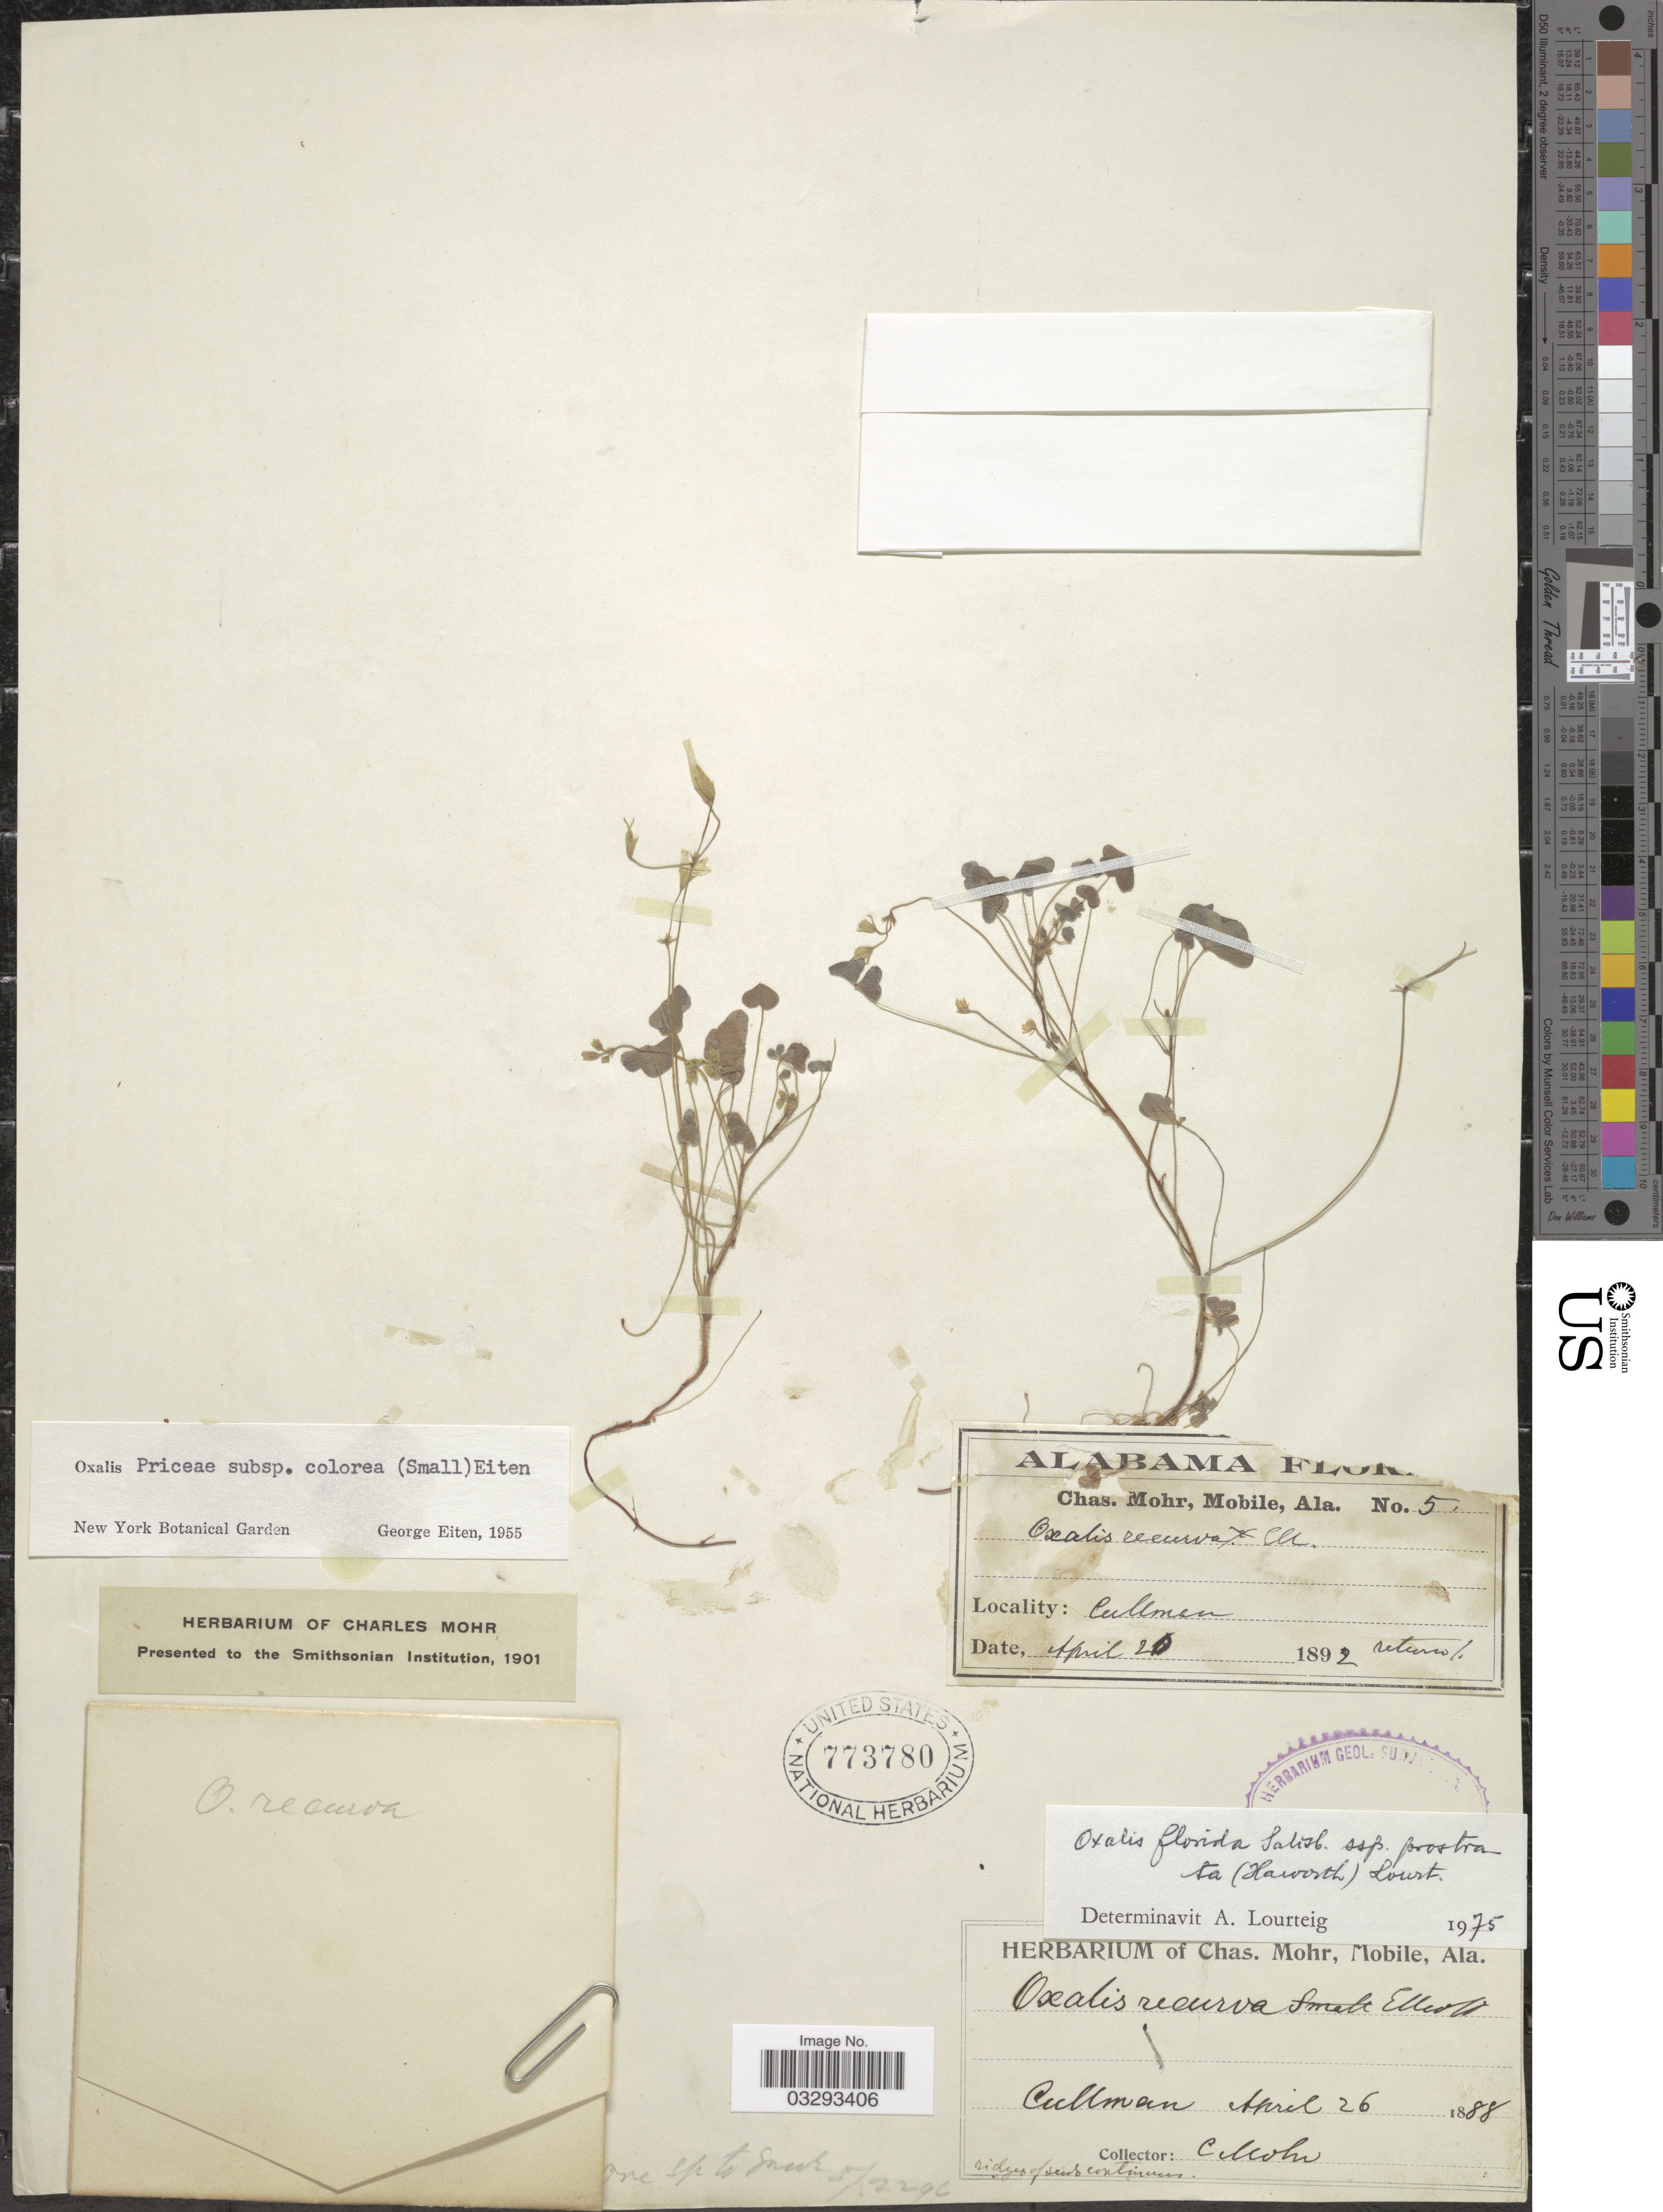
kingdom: Plantae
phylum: Tracheophyta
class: Magnoliopsida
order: Oxalidales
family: Oxalidaceae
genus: Oxalis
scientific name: Oxalis florida subsp. prostrata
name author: (Haw.) Lourteig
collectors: Mohr, C. T. (herbarium)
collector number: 5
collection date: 1888-04-26/1892-04-20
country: United States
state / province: Alabama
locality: Cullman.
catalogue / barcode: US 773780